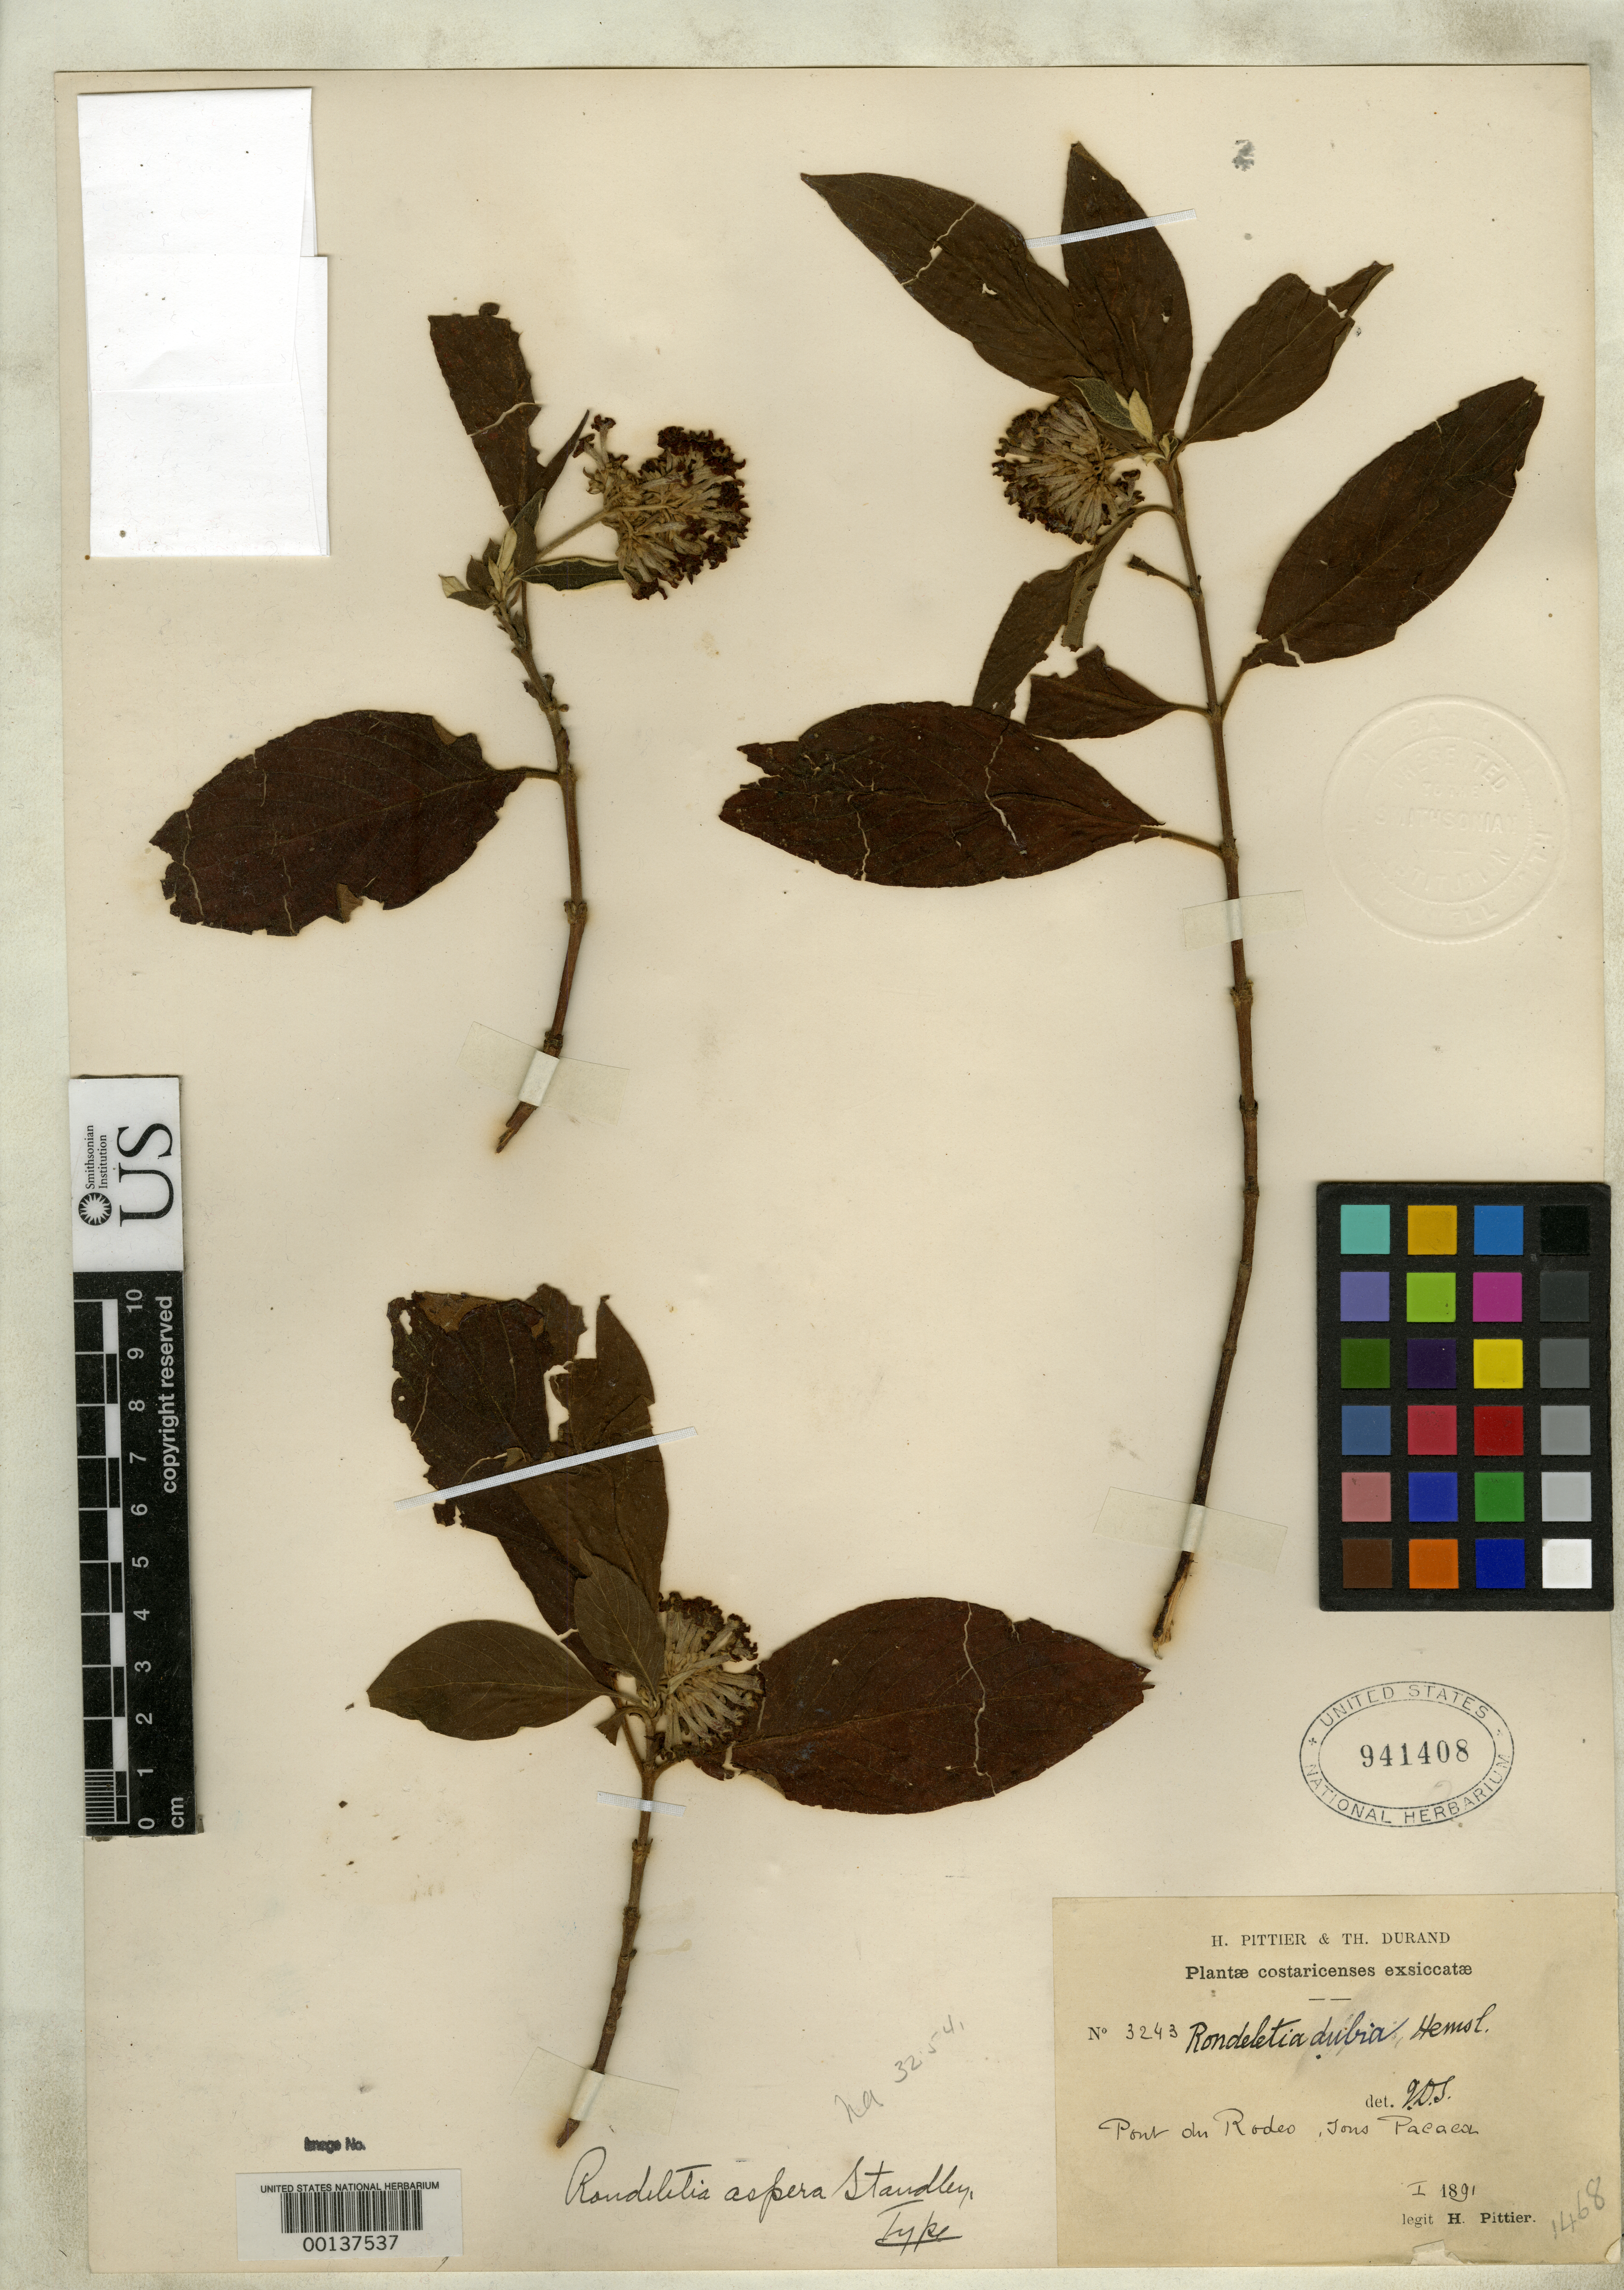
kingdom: Plantae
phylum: Tracheophyta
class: Magnoliopsida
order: Gentianales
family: Rubiaceae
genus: Rondeletia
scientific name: Rondeletia aspera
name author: Standl.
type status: Holotype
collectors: H. F. Pittier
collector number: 3243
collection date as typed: Jan 1891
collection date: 1891-01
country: Costa Rica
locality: Pont du Rodeo, below Pacaca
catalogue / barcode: US 941408